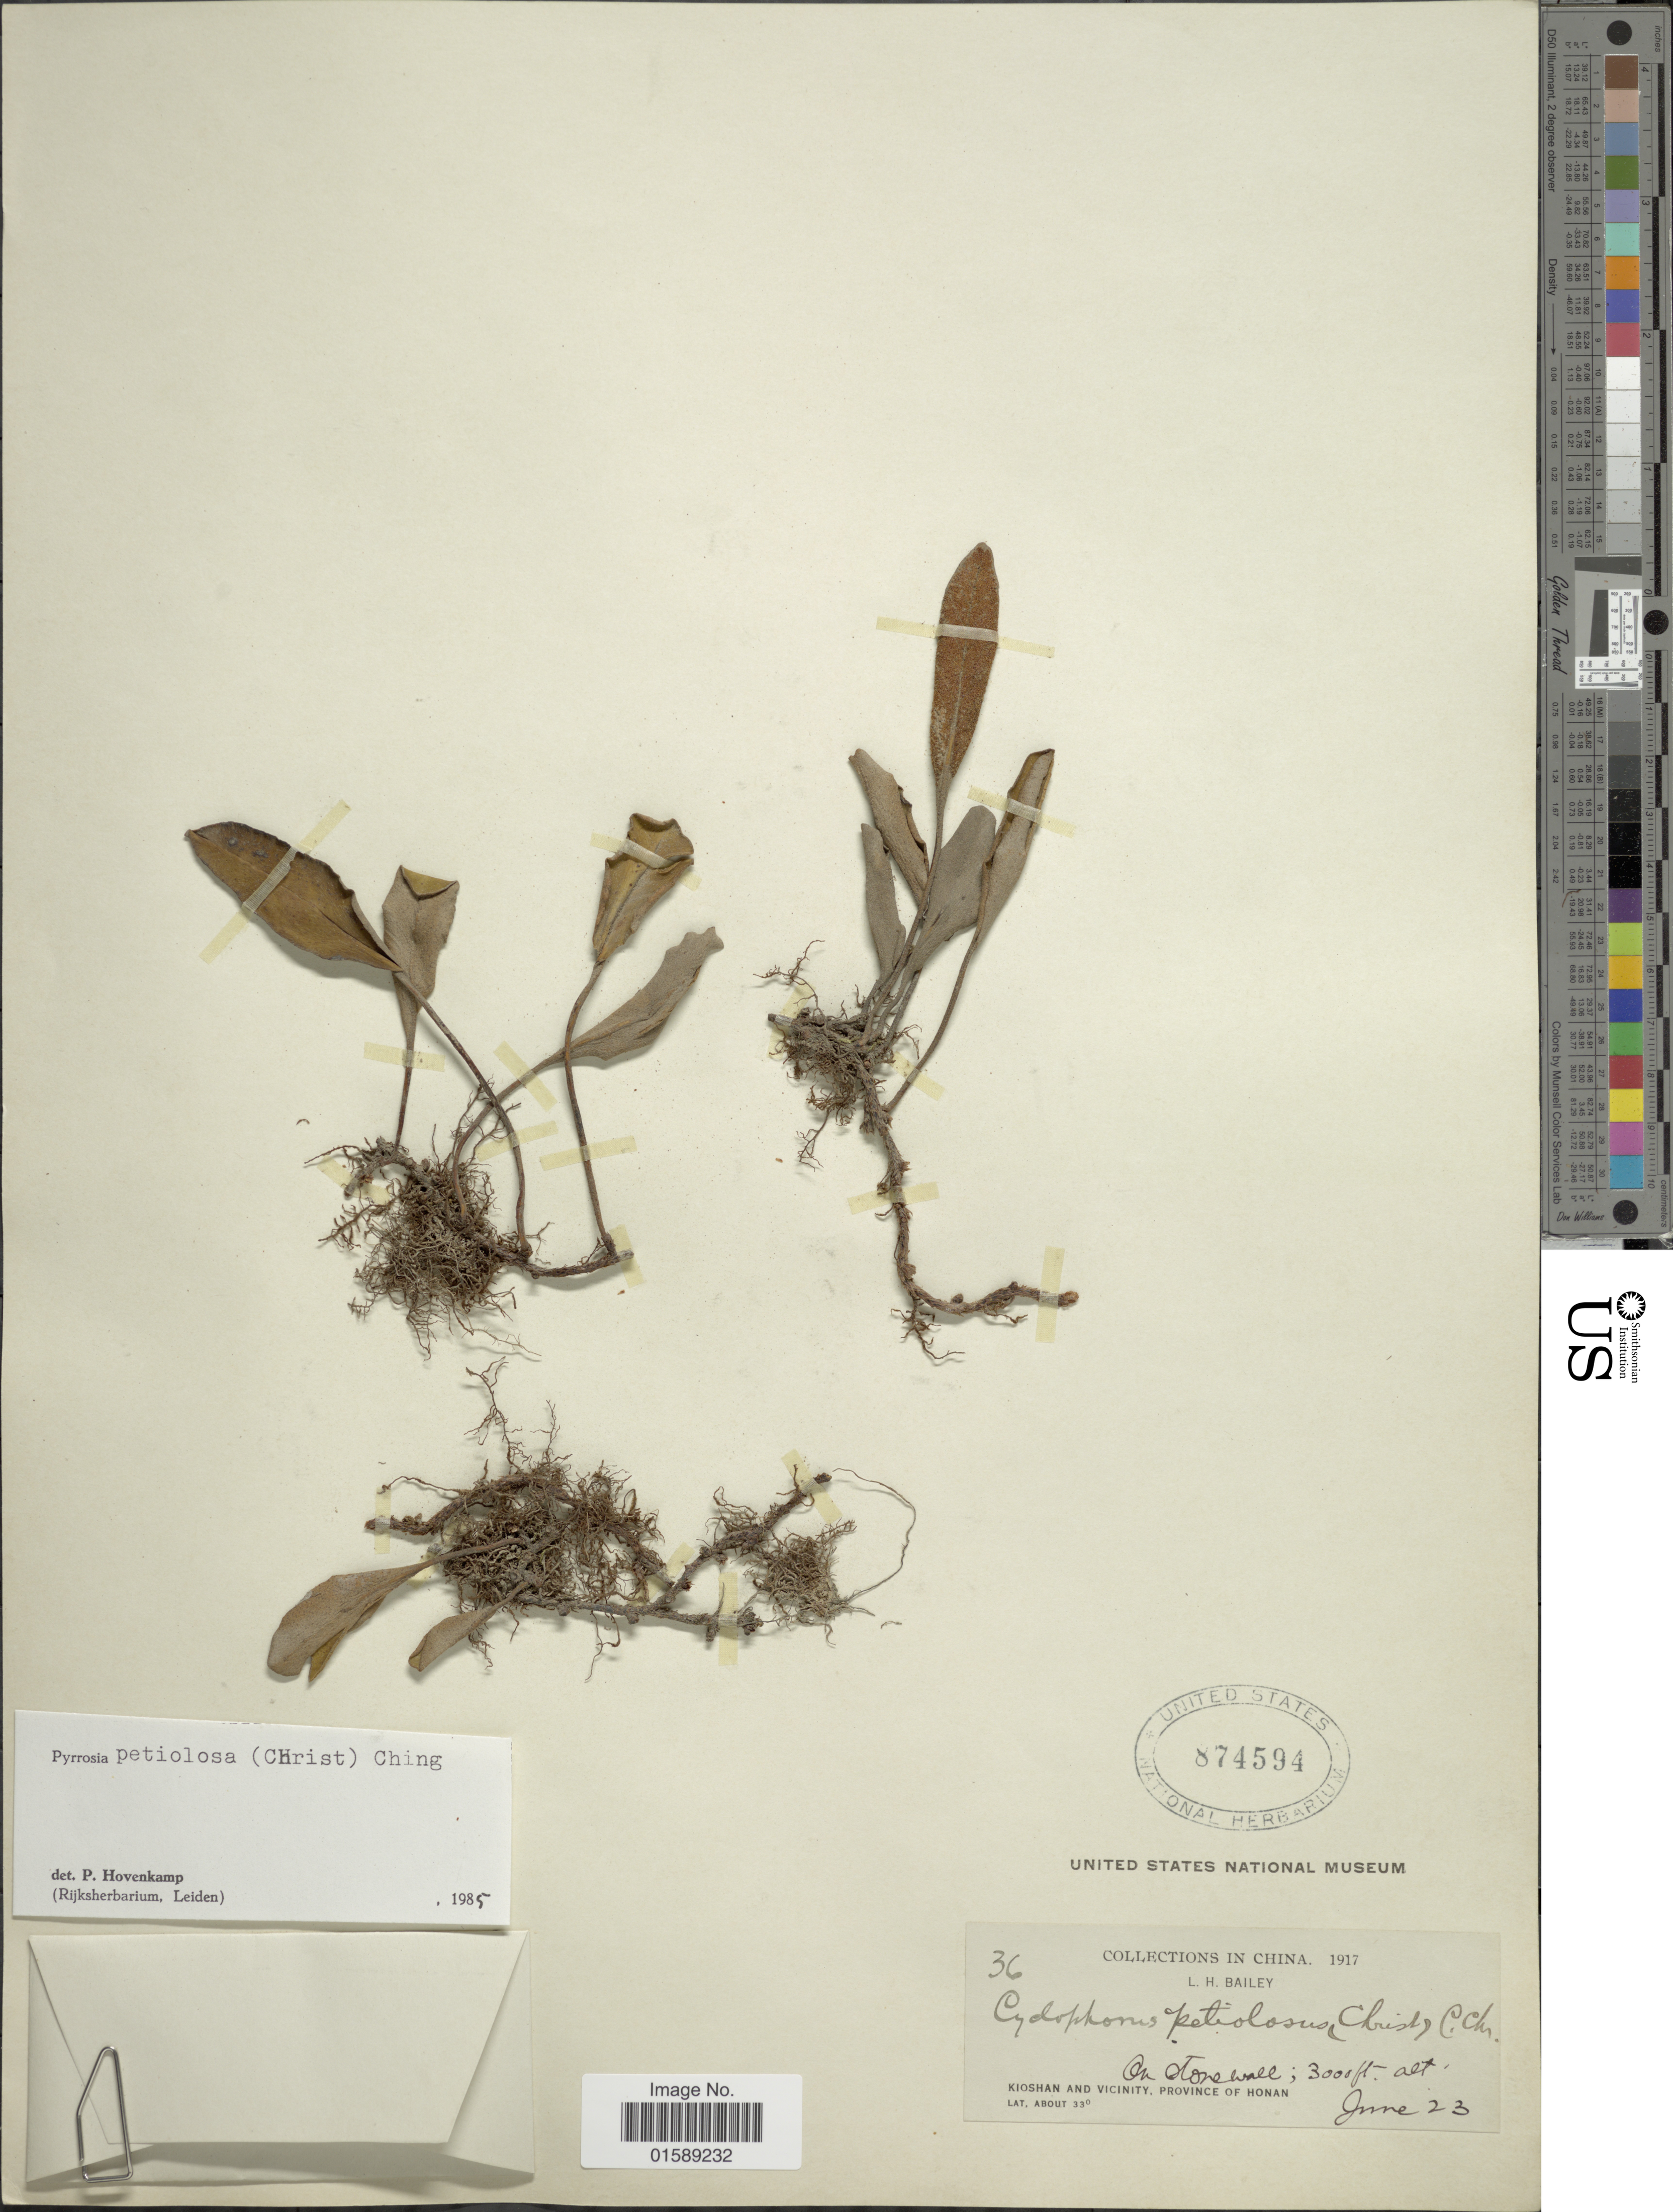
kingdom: Plantae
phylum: Tracheophyta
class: Polypodiopsida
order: Polypodiales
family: Polypodiaceae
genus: Pyrrosia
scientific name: Pyrrosia petiolosa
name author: (Christ) Ching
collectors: L. H. Bailey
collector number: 36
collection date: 1917-06-23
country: China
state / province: Henan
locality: China. Kioshan and vicinity, Province of Honan.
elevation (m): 914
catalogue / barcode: US 874594